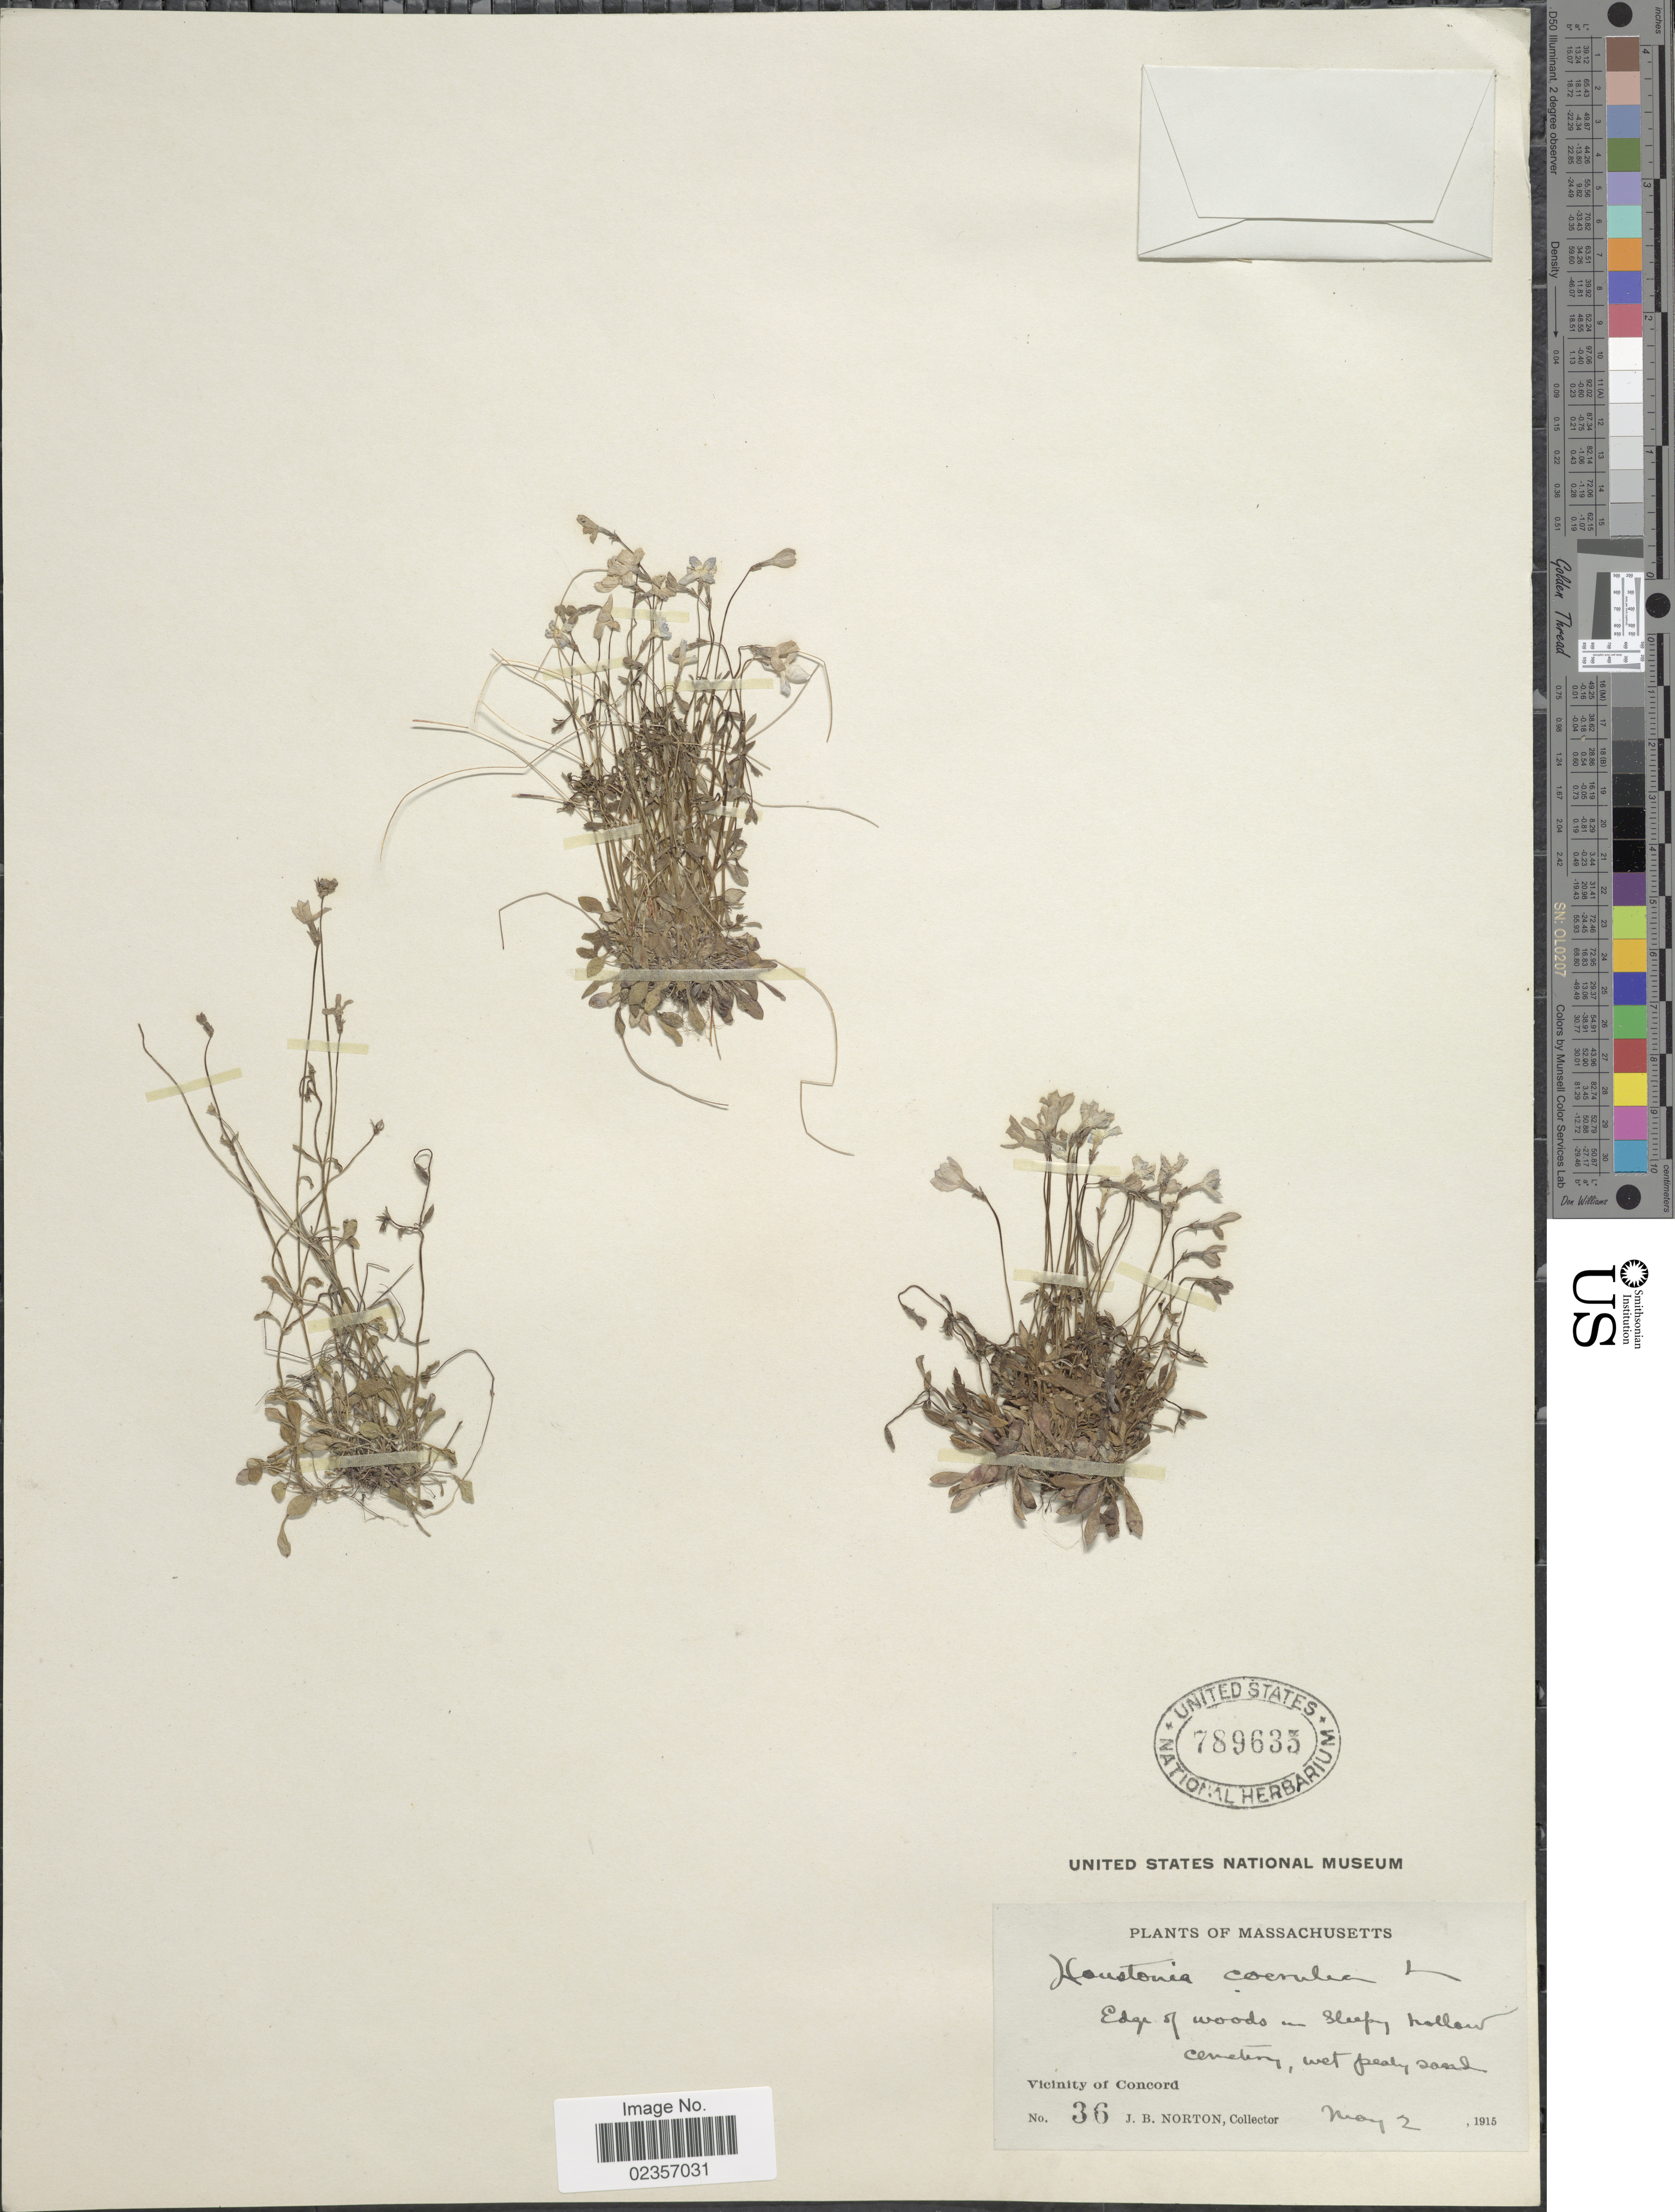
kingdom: Plantae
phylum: Tracheophyta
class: Magnoliopsida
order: Gentianales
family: Rubiaceae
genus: Houstonia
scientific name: Houstonia caerulea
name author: L.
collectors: J. B. Norton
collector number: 36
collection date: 1915-05-02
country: United States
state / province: Massachusetts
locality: Edge of woods in Sleepy Hollow Cemetery, wet peaty sand, Vicinity of Concord.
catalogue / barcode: US 789633